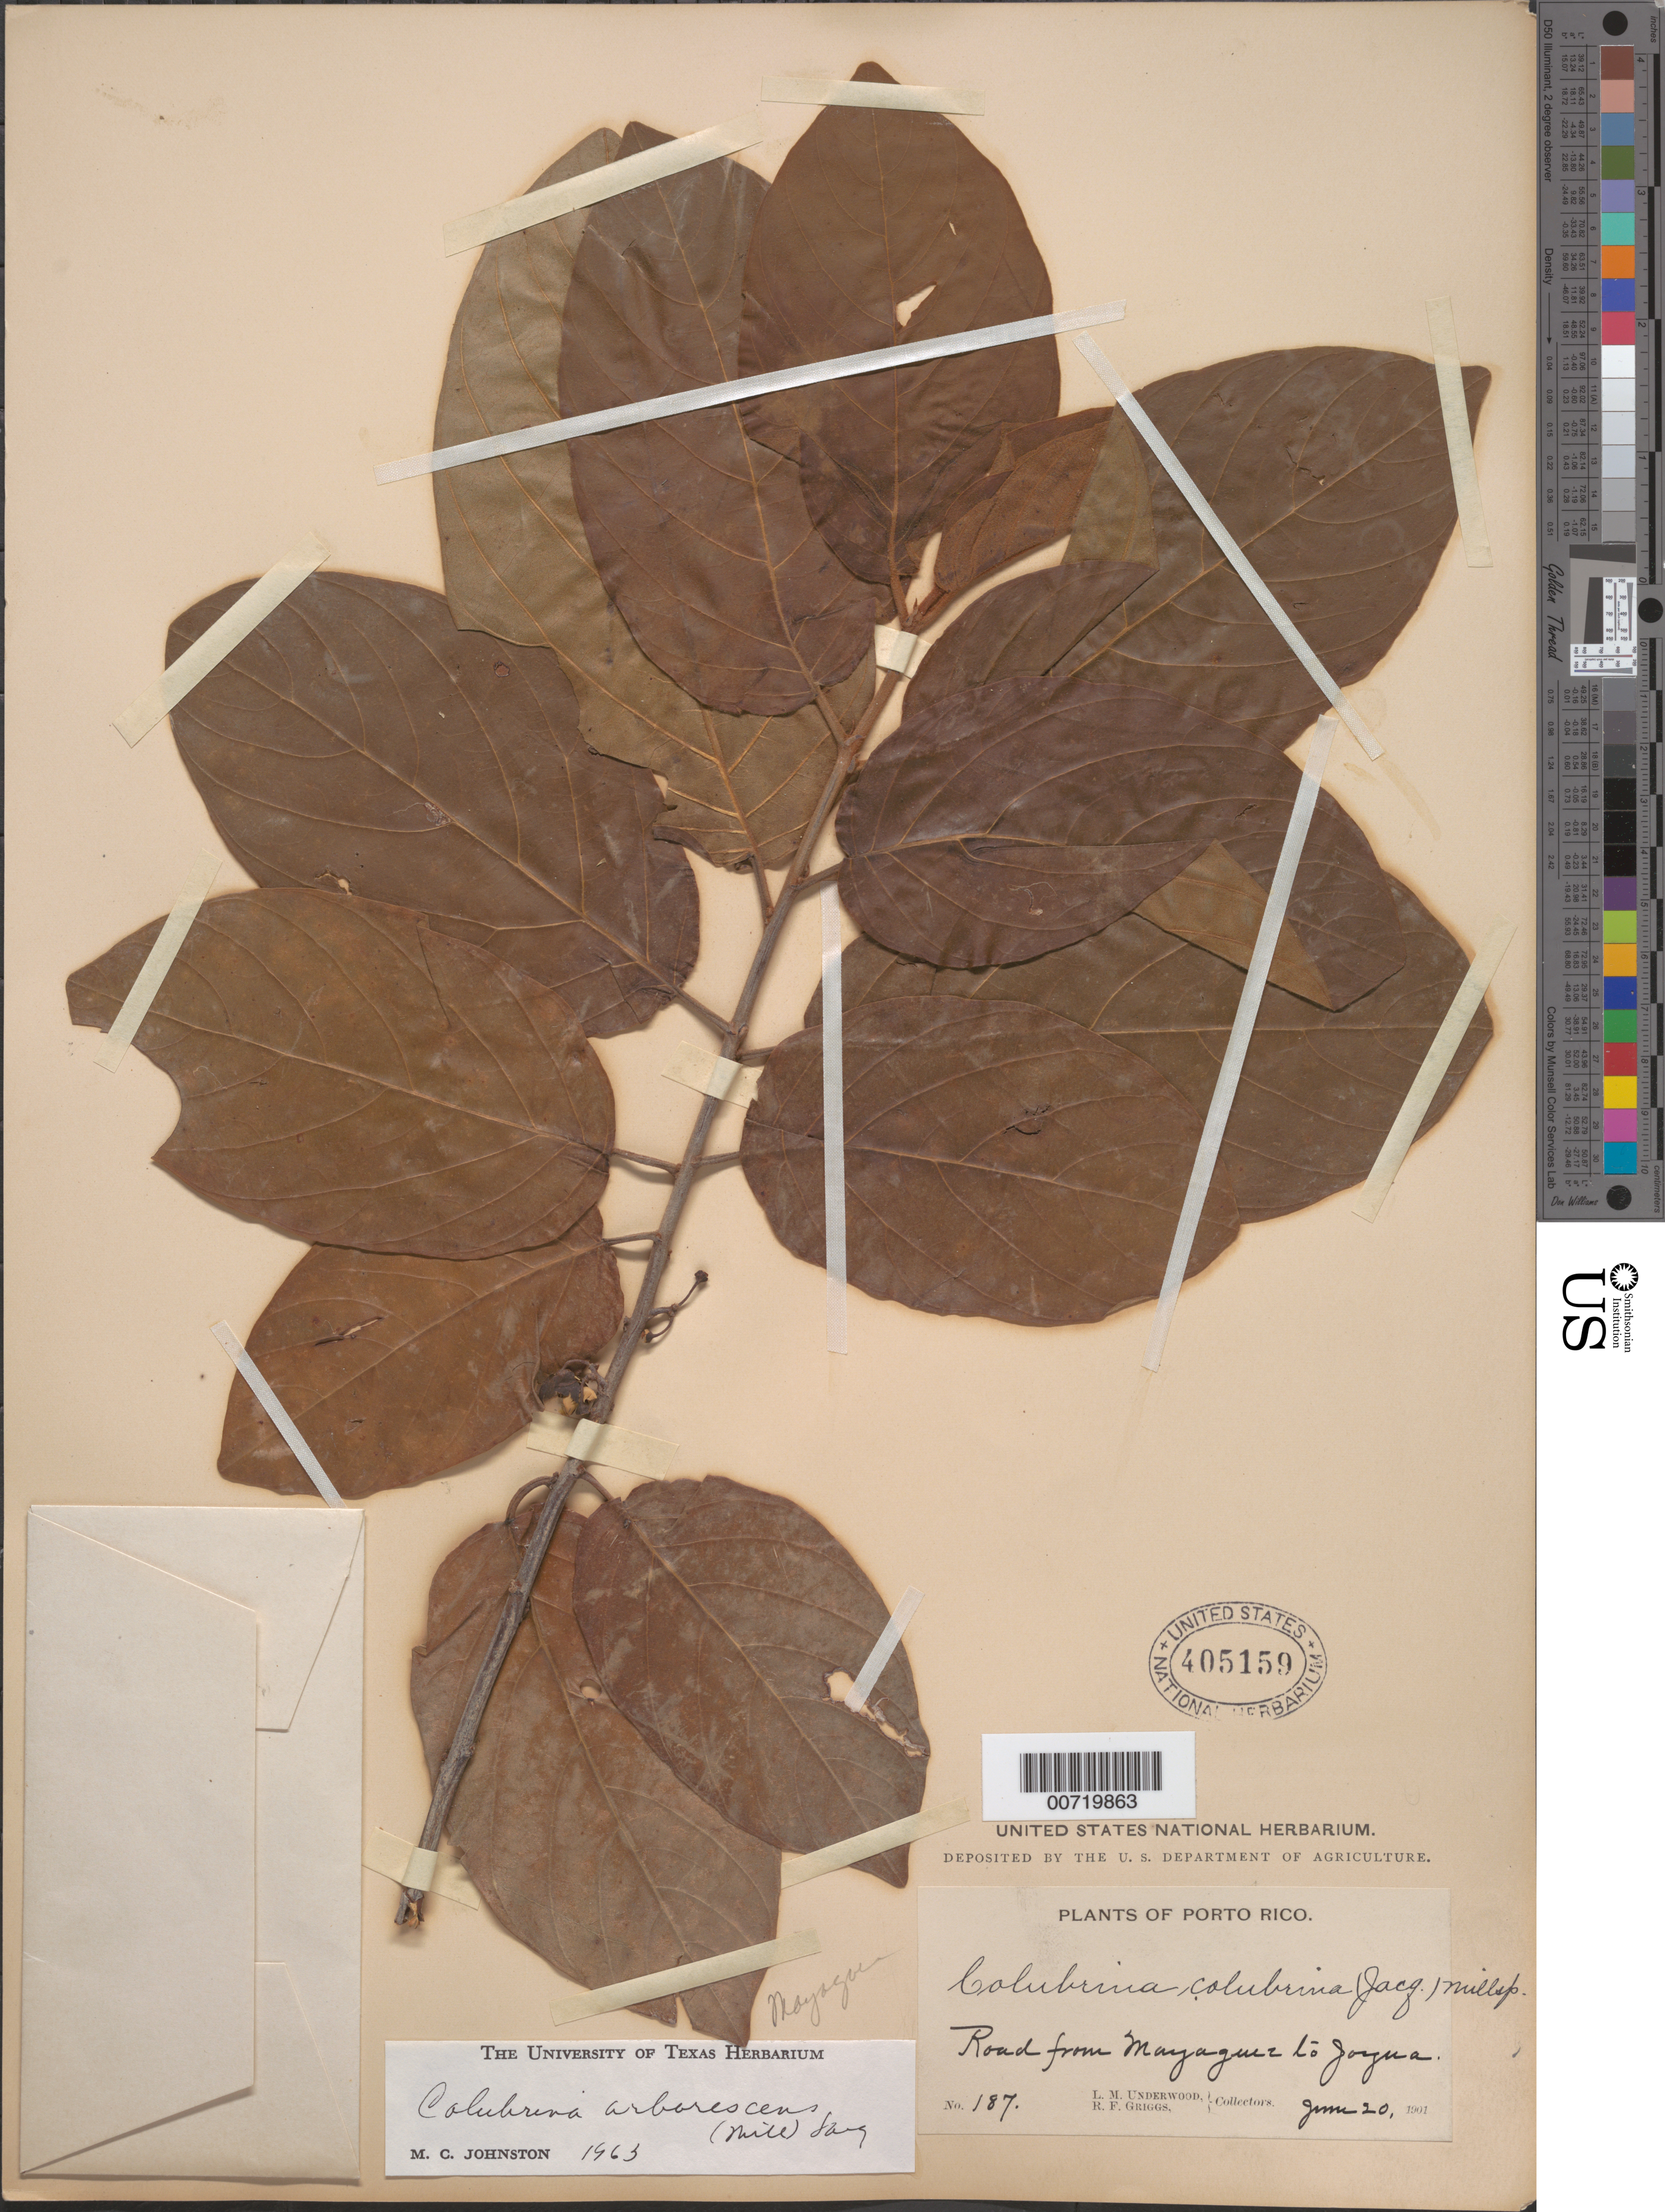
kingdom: Plantae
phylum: Tracheophyta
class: Magnoliopsida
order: Rosales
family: Rhamnaceae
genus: Colubrina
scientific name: Colubrina arborescens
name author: (Mill.) Sarg.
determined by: Johnston, Marshall C.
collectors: L. M. Underwood & R. F. Griggs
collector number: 187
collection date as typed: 20 Jun 1901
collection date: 1901-06-20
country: Puerto Rico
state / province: Mayagüez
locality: Mayaguez to Joyua, road from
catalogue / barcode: US 405159